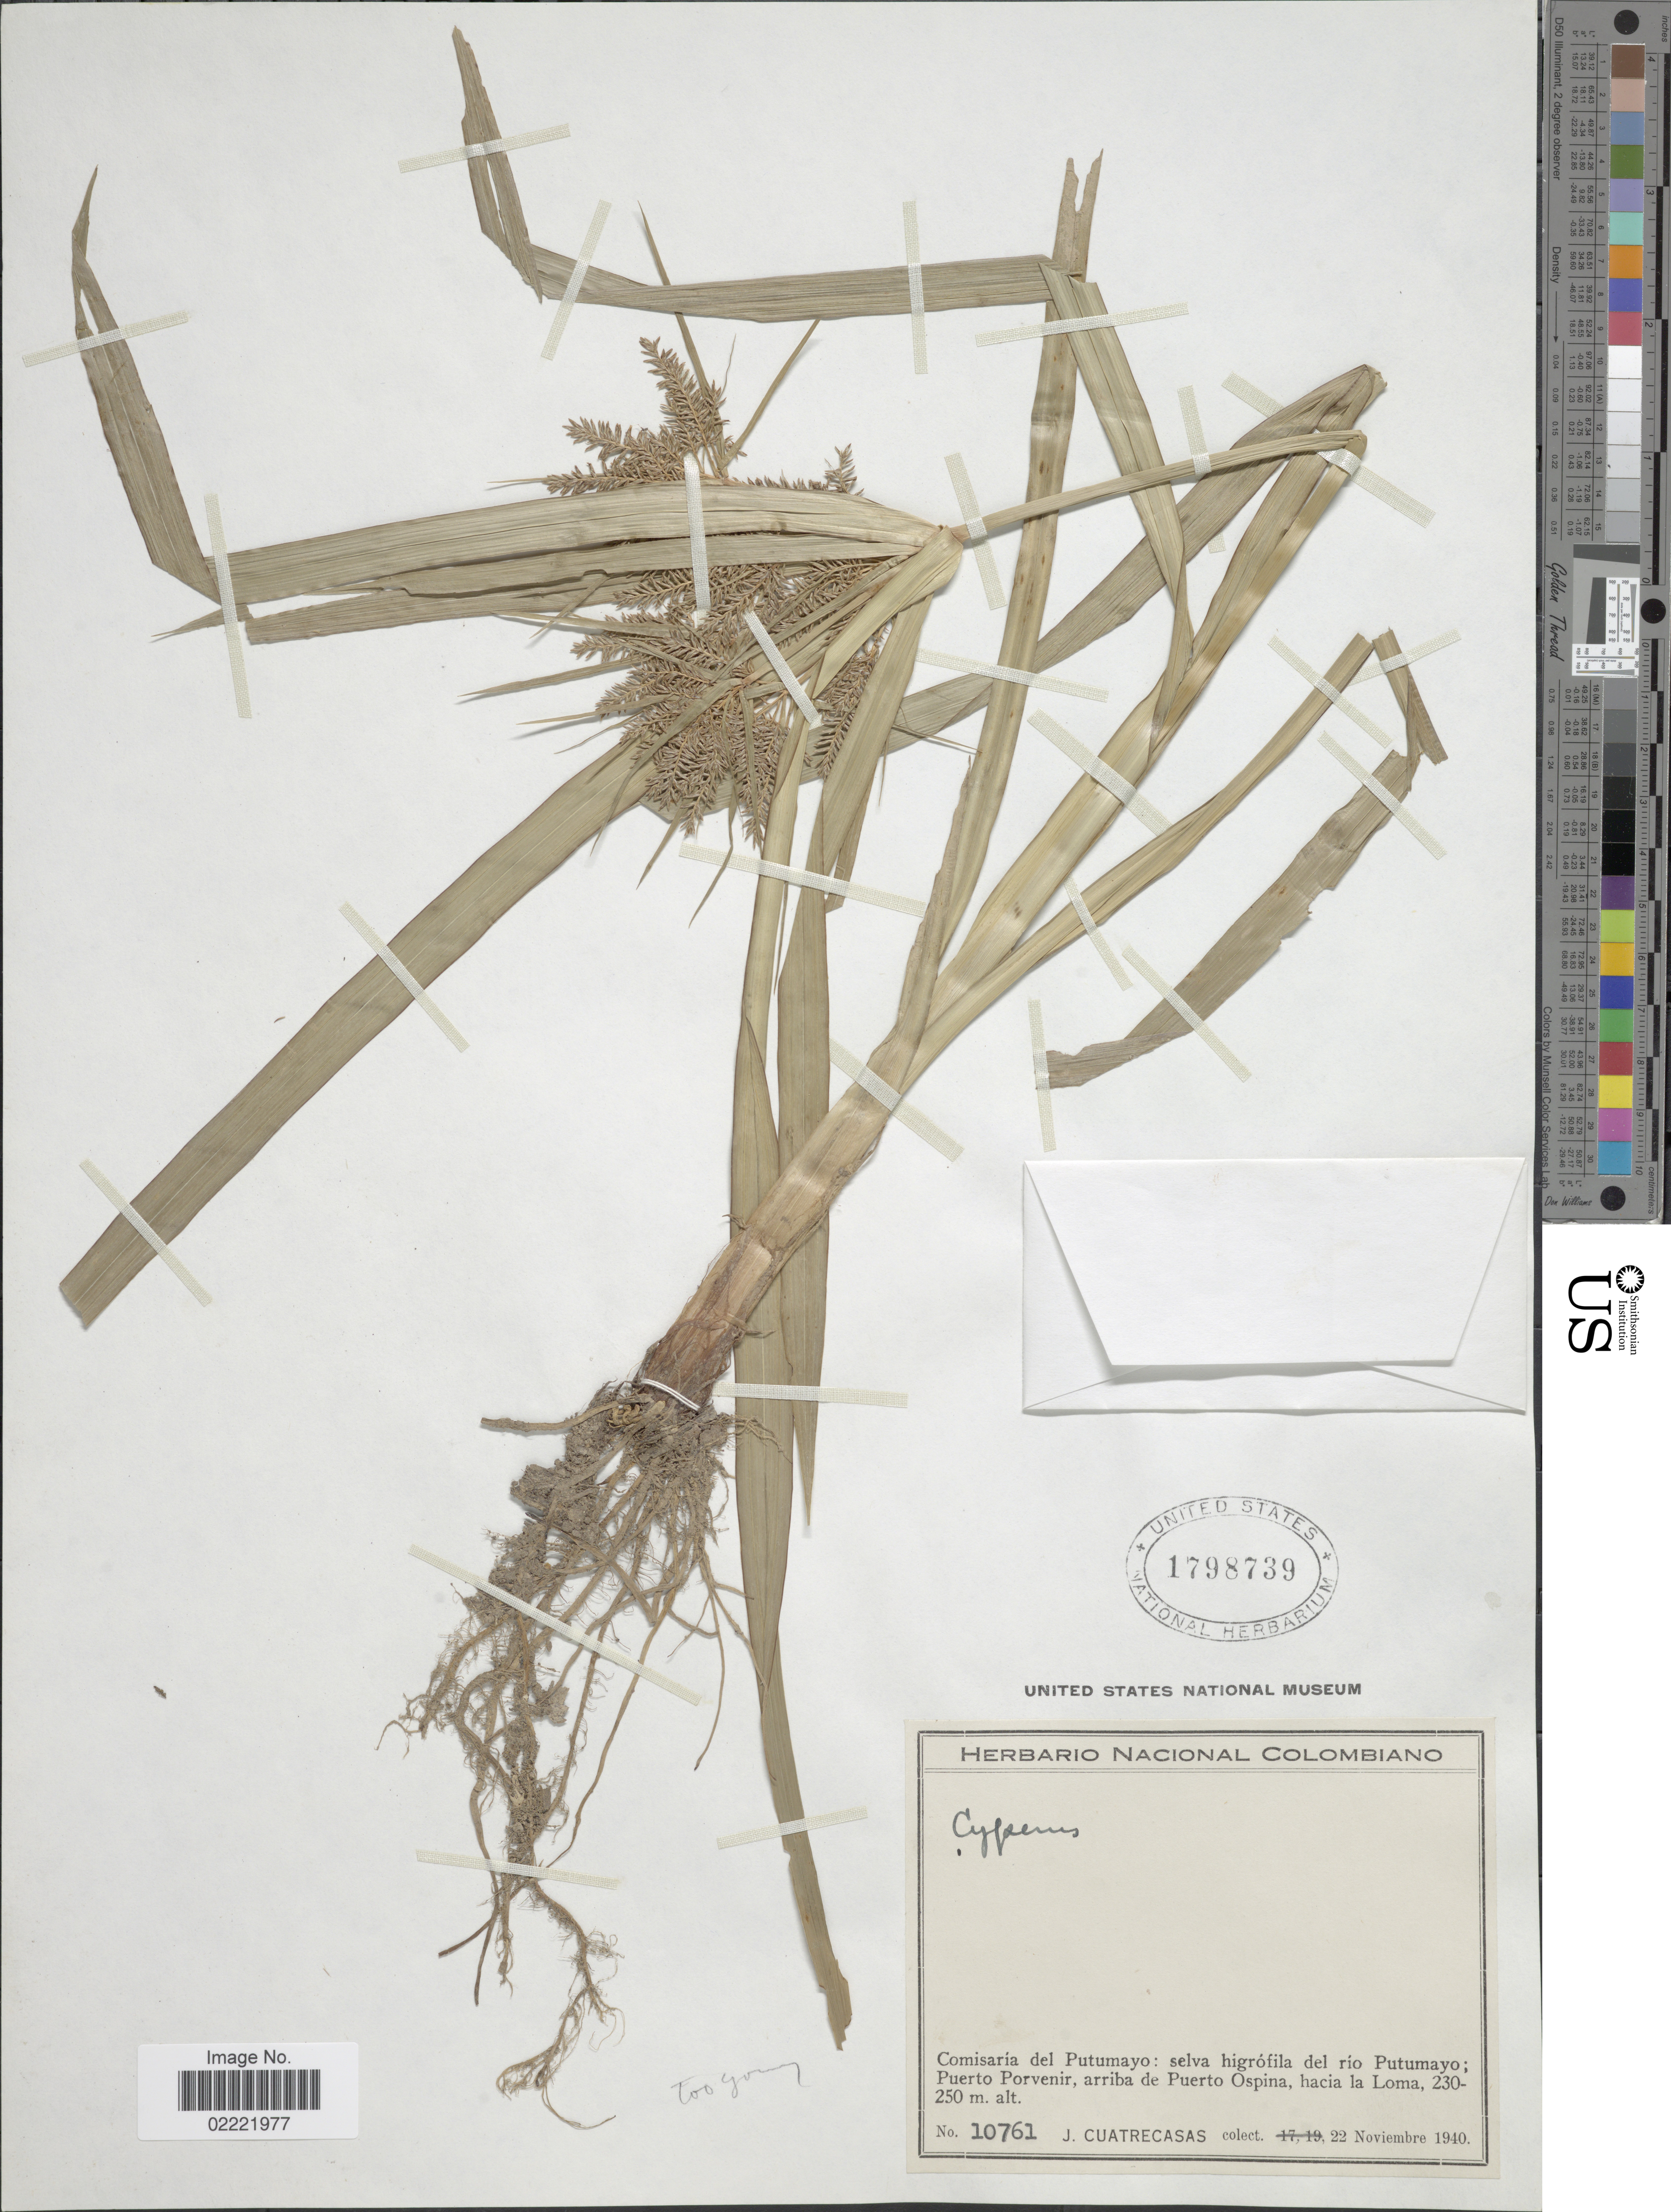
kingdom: Plantae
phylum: Tracheophyta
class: Liliopsida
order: Poales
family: Cyperaceae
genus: Cyperus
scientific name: Cyperus hermaphroditus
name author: (Jacq.) Standl.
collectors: J. Cuatrecasas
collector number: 10761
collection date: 1940-11-22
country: Colombia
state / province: Putumayo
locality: Comisaria del Putumayo: selva higrofila del rio Putumayo; Puerto Porvenir, arriba de Puerto Ospina, hacia la Loma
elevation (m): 230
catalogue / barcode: US 1798739